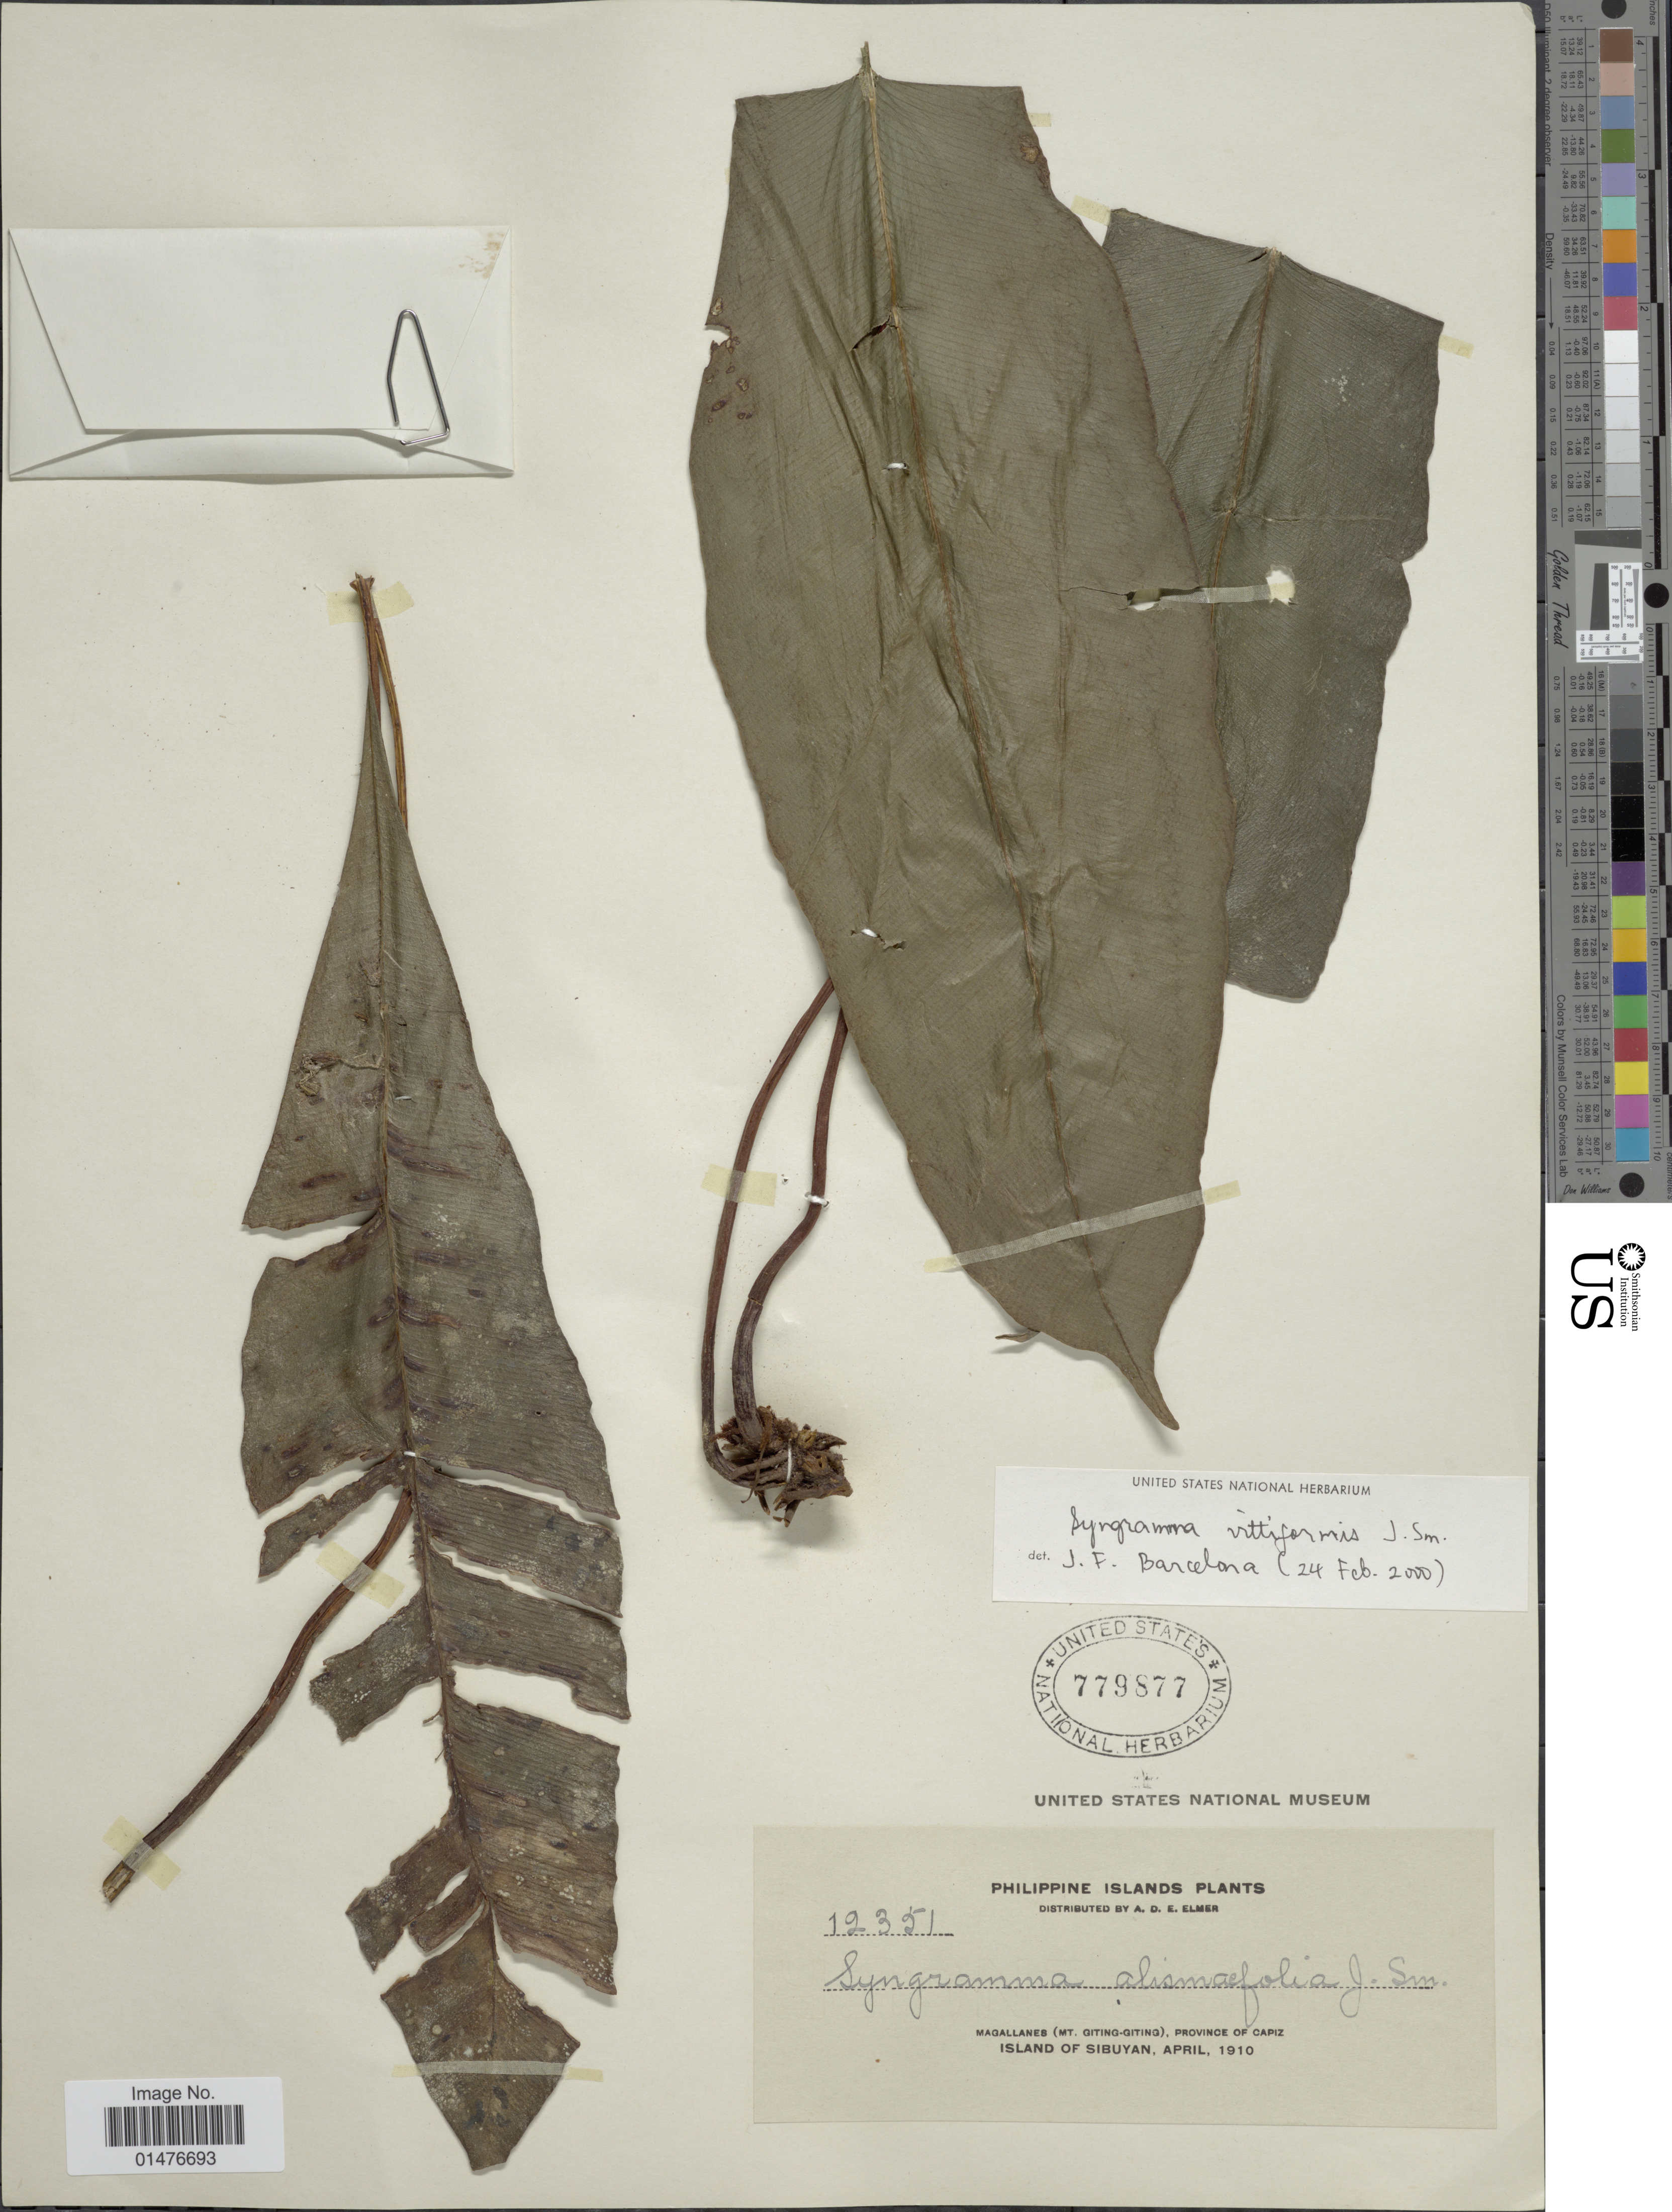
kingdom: Plantae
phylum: Tracheophyta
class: Polypodiopsida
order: Polypodiales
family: Pteridaceae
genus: Syngramma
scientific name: Syngramma vittiformis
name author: J. Sm.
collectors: A. D. E. Elmer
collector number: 12351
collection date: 1910-04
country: Philippines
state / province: Western Visayas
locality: Philppine Islands, Magallanes(Mt. Giting-Giting) province of Capiz, Island of Sibuyan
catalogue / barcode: US 779877